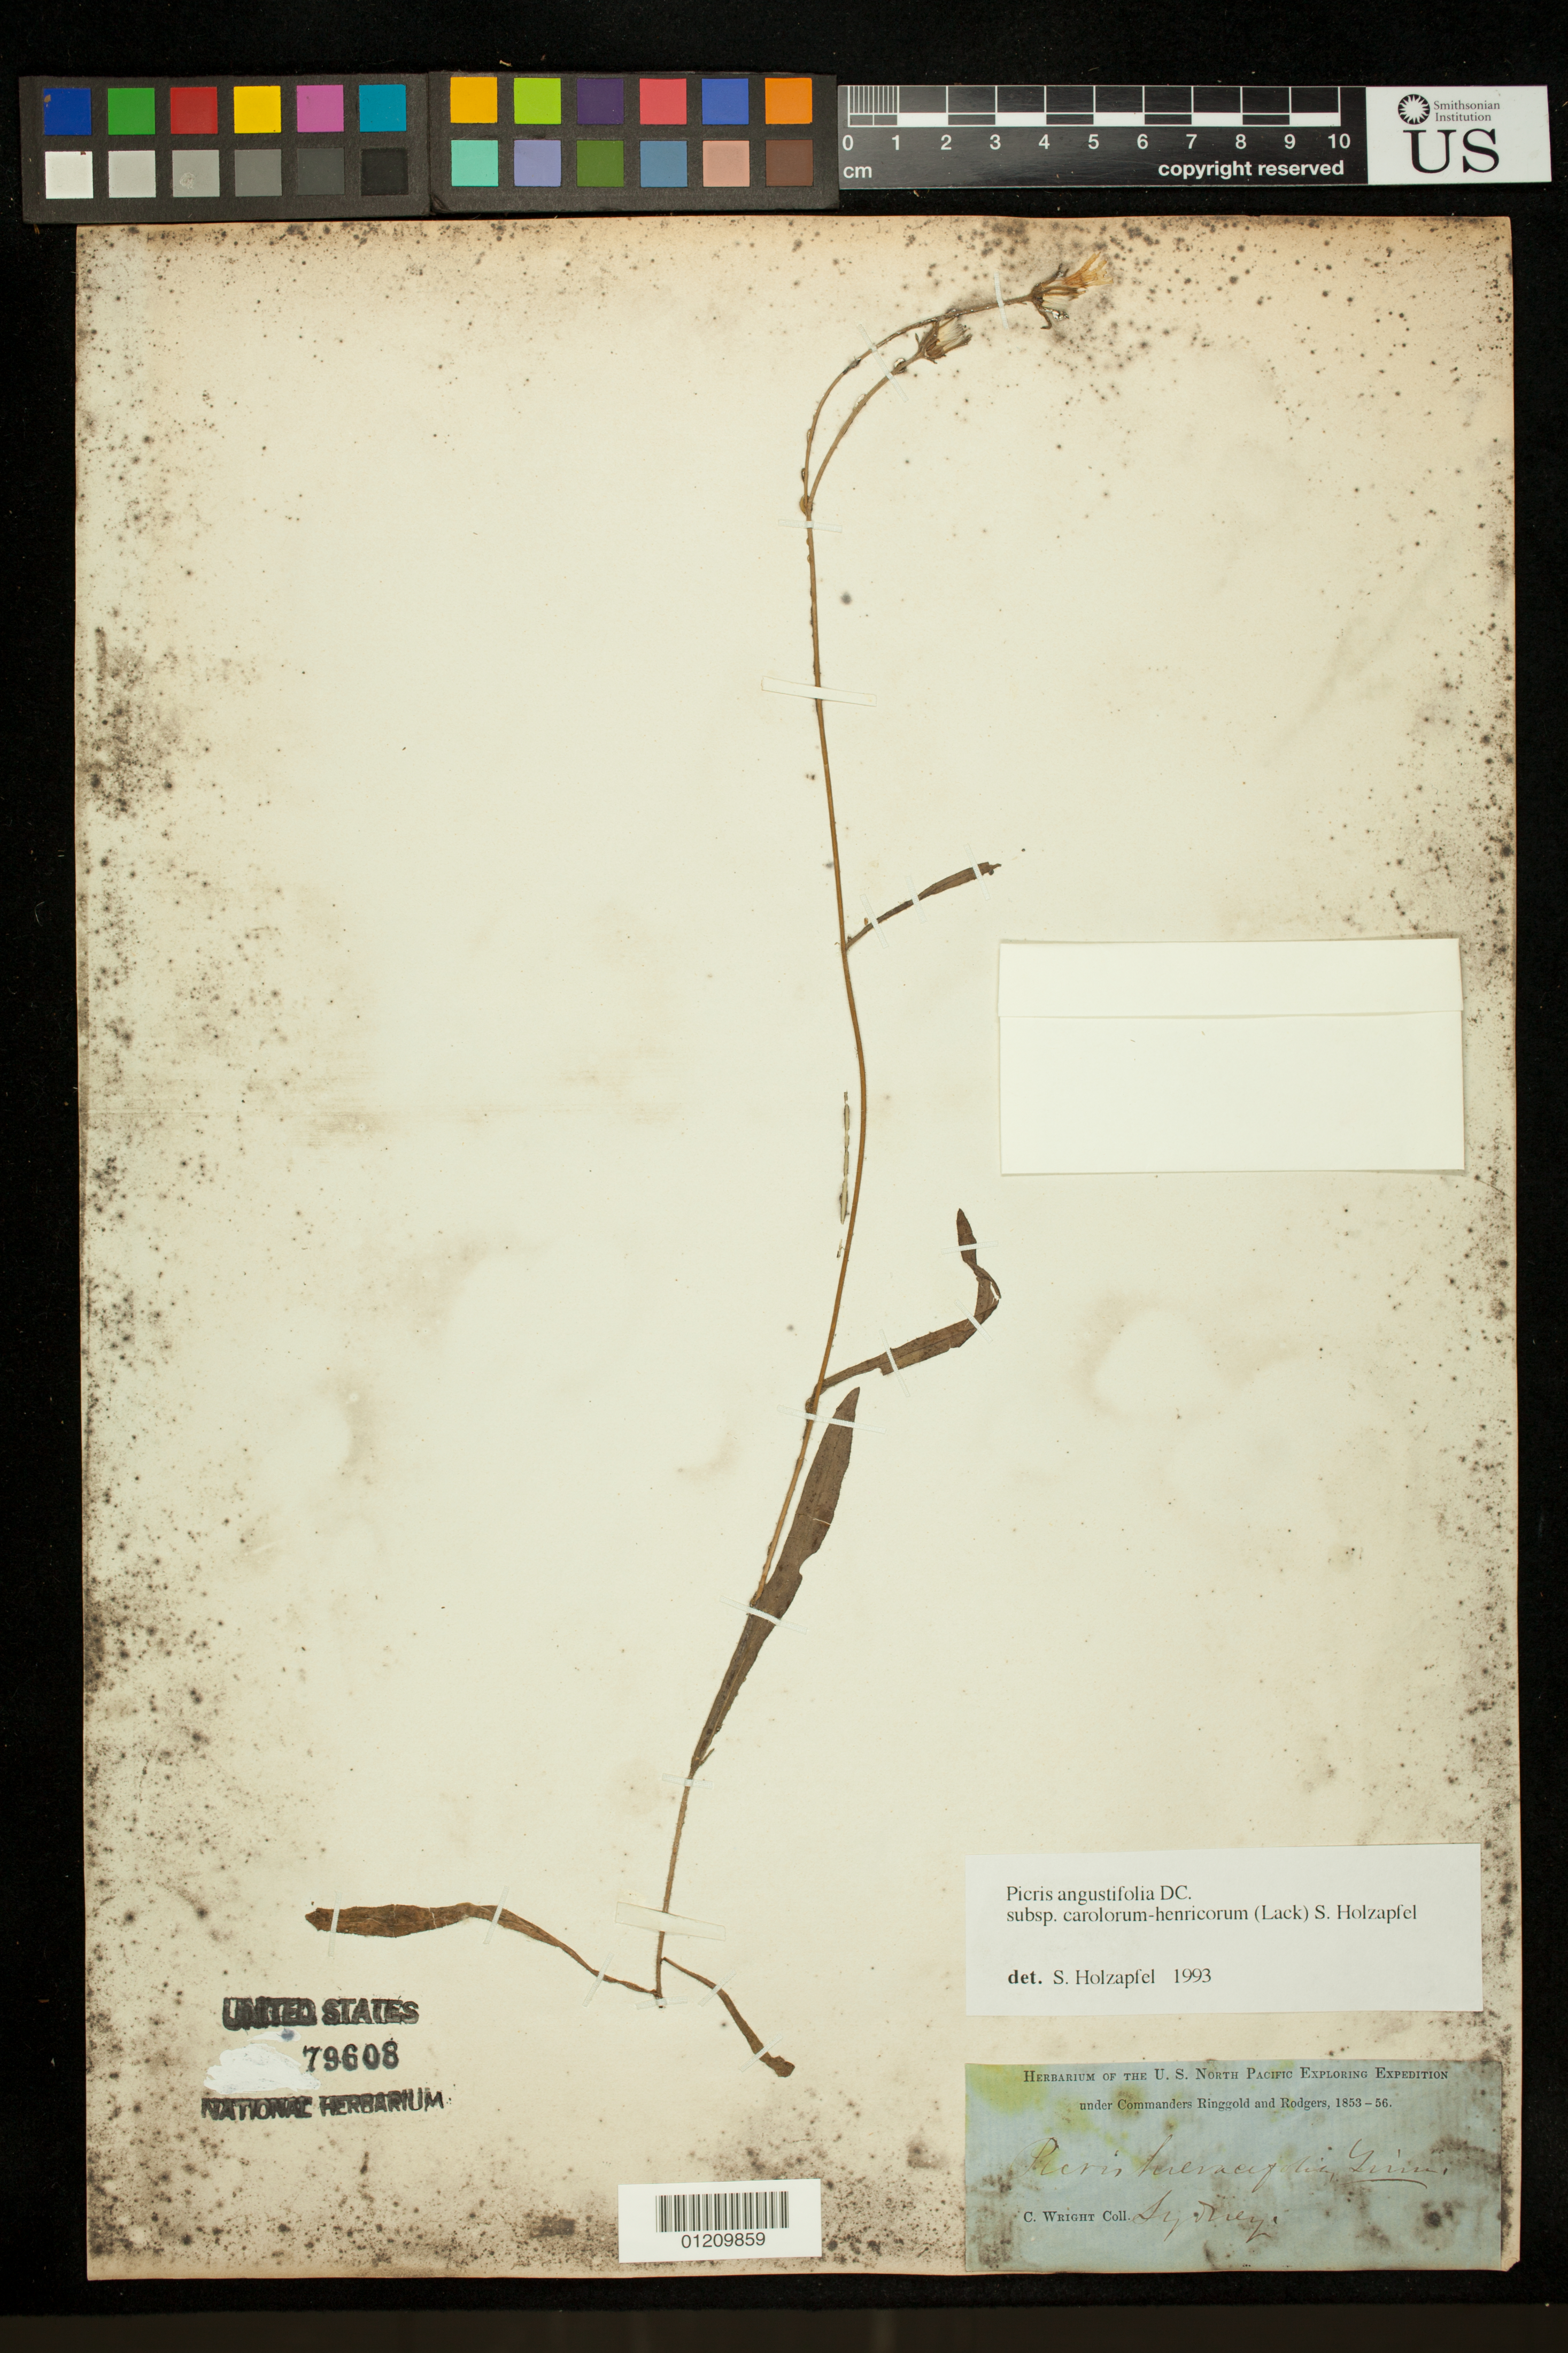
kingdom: Plantae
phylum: Tracheophyta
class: Magnoliopsida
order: Asterales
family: Asteraceae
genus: Picris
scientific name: Picris angustifolia subsp. carolorum-henricorum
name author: Holzapfel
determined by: Holzapfel, S.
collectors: C. Wright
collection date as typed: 1853 to -- -- 1856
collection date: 1853/1856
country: Australia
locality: Sydney.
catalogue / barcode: US 79608